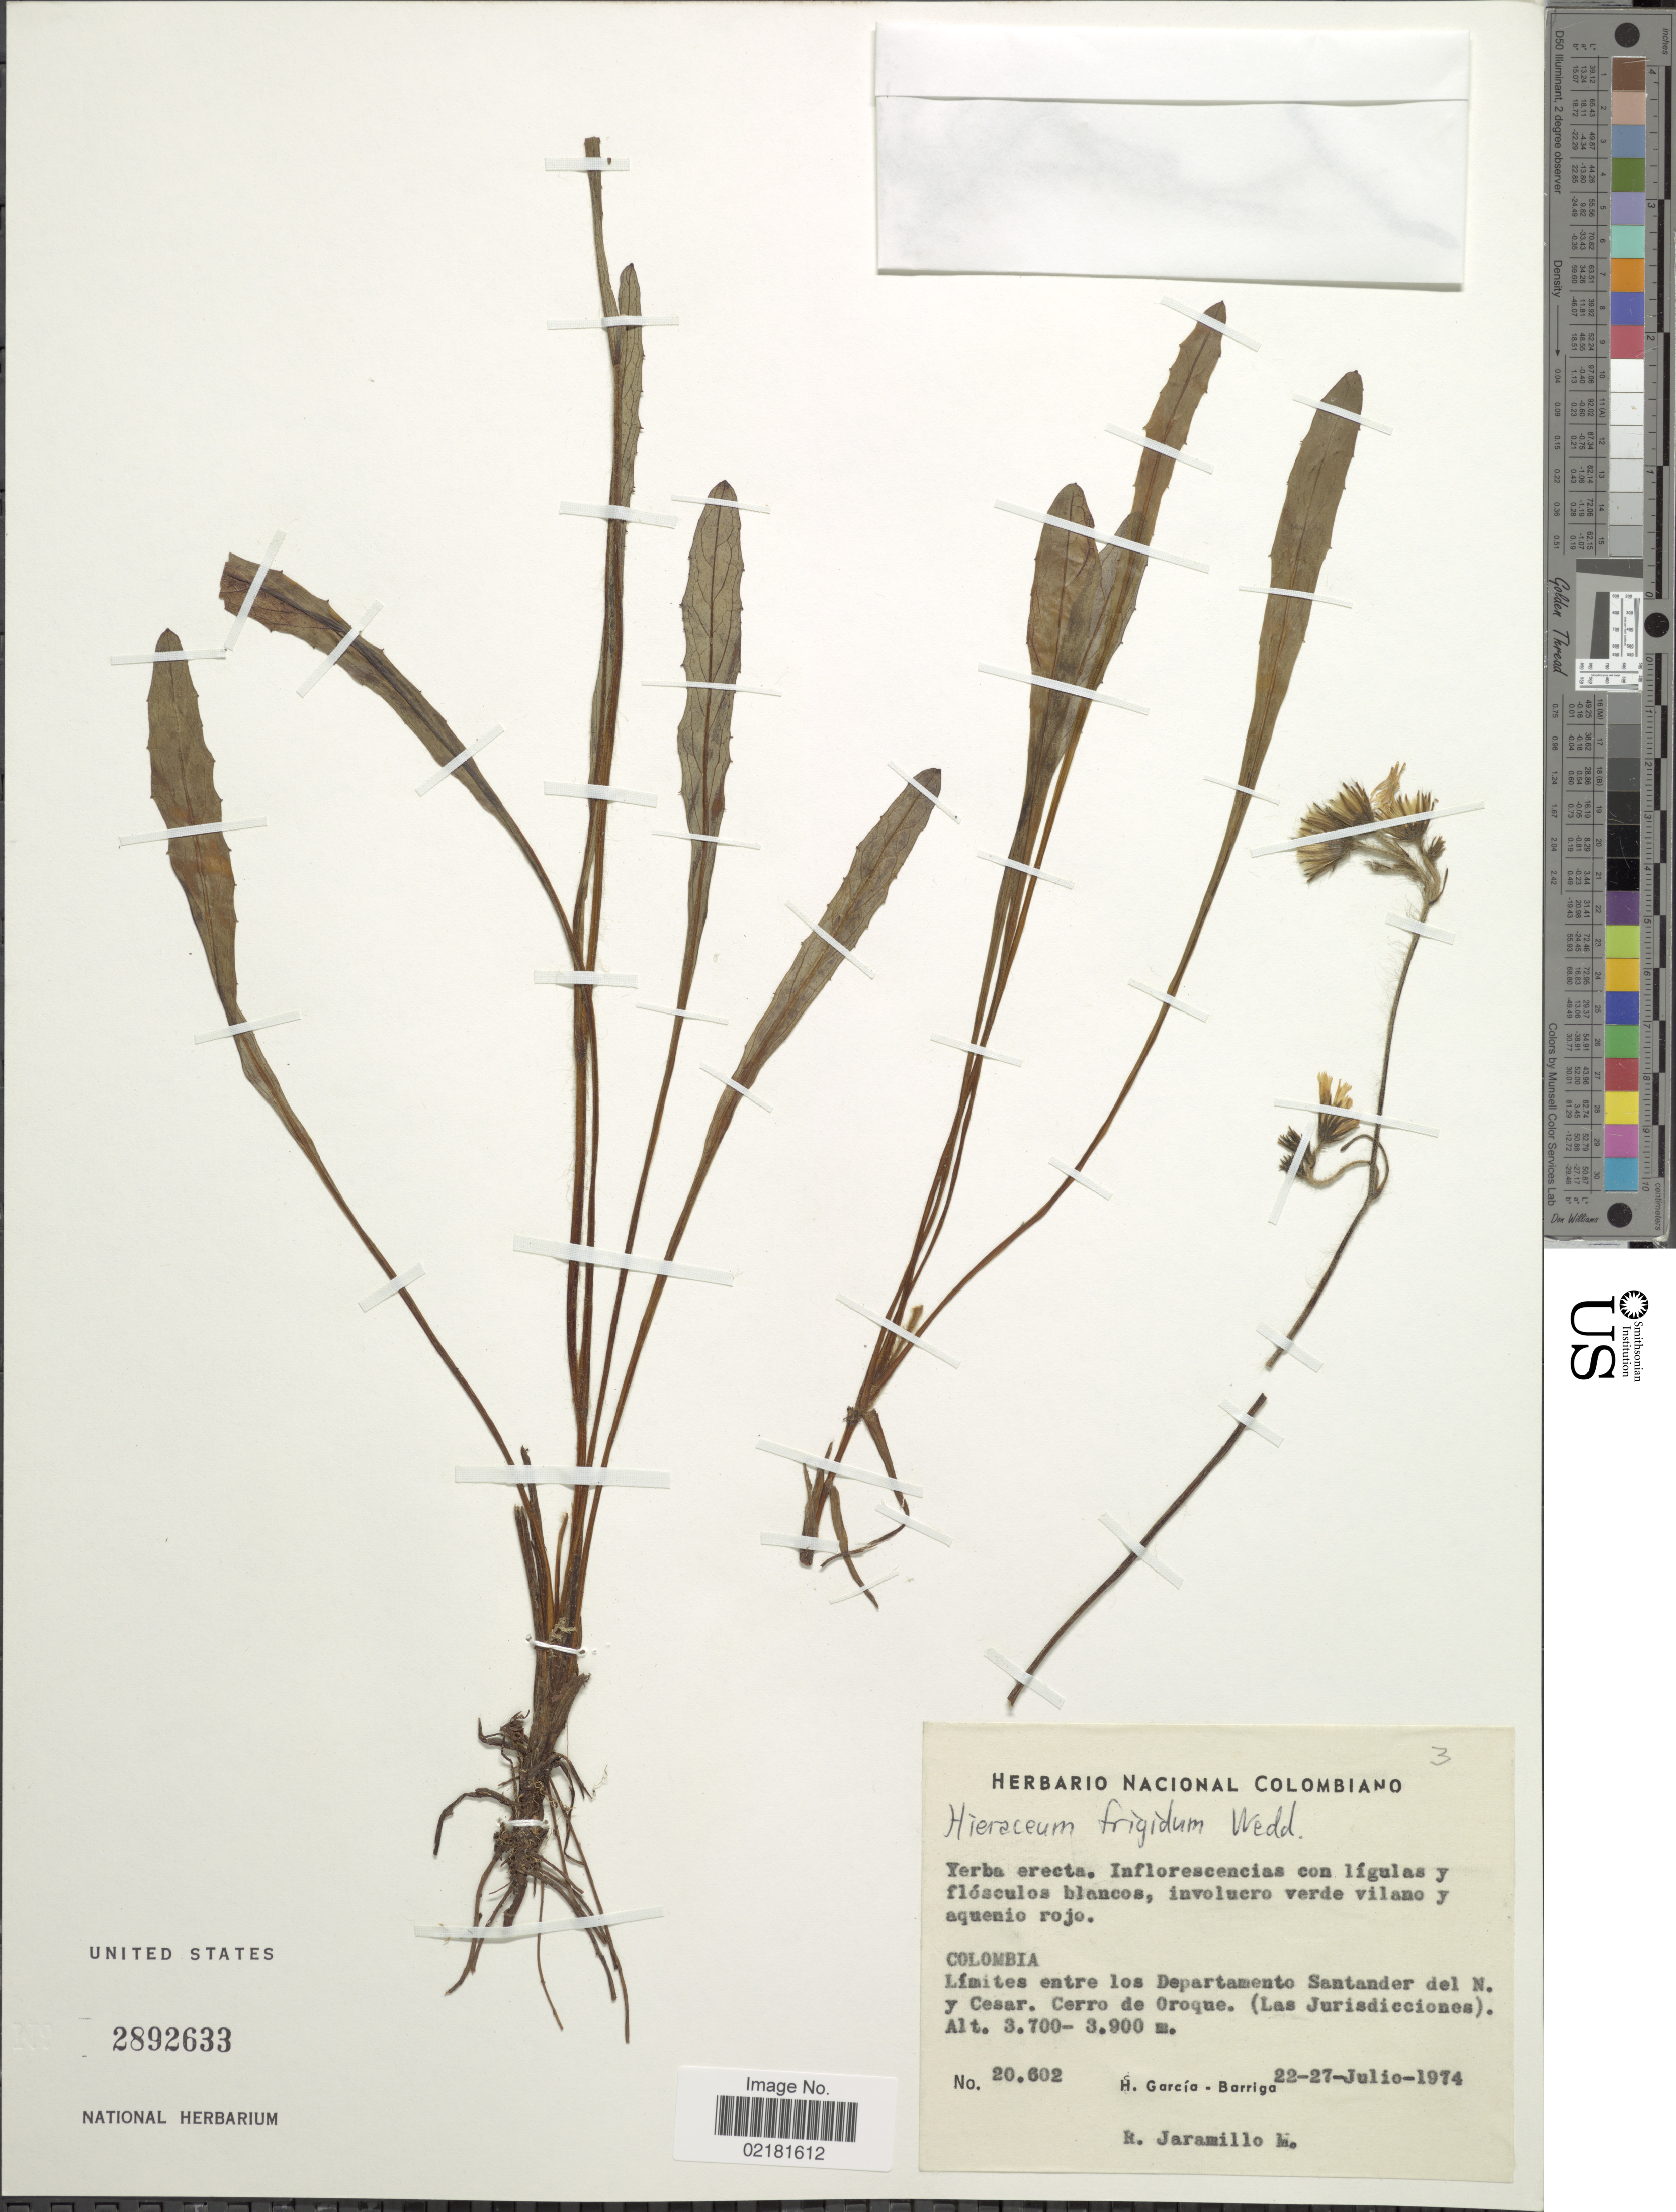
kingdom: Plantae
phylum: Tracheophyta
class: Magnoliopsida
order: Asterales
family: Asteraceae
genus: Hieracium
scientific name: Hieracium jubatum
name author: Fr.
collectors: H. García Barriga & R. Jaramillo M.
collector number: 20602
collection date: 1974-07-22/1974-07-27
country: Colombia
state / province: Norte de Santander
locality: Limites entre los Departamento Santander del N. y Cesar, Cerro de Oroque (Las Jurisdicciones).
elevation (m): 3700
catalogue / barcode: US 2892633